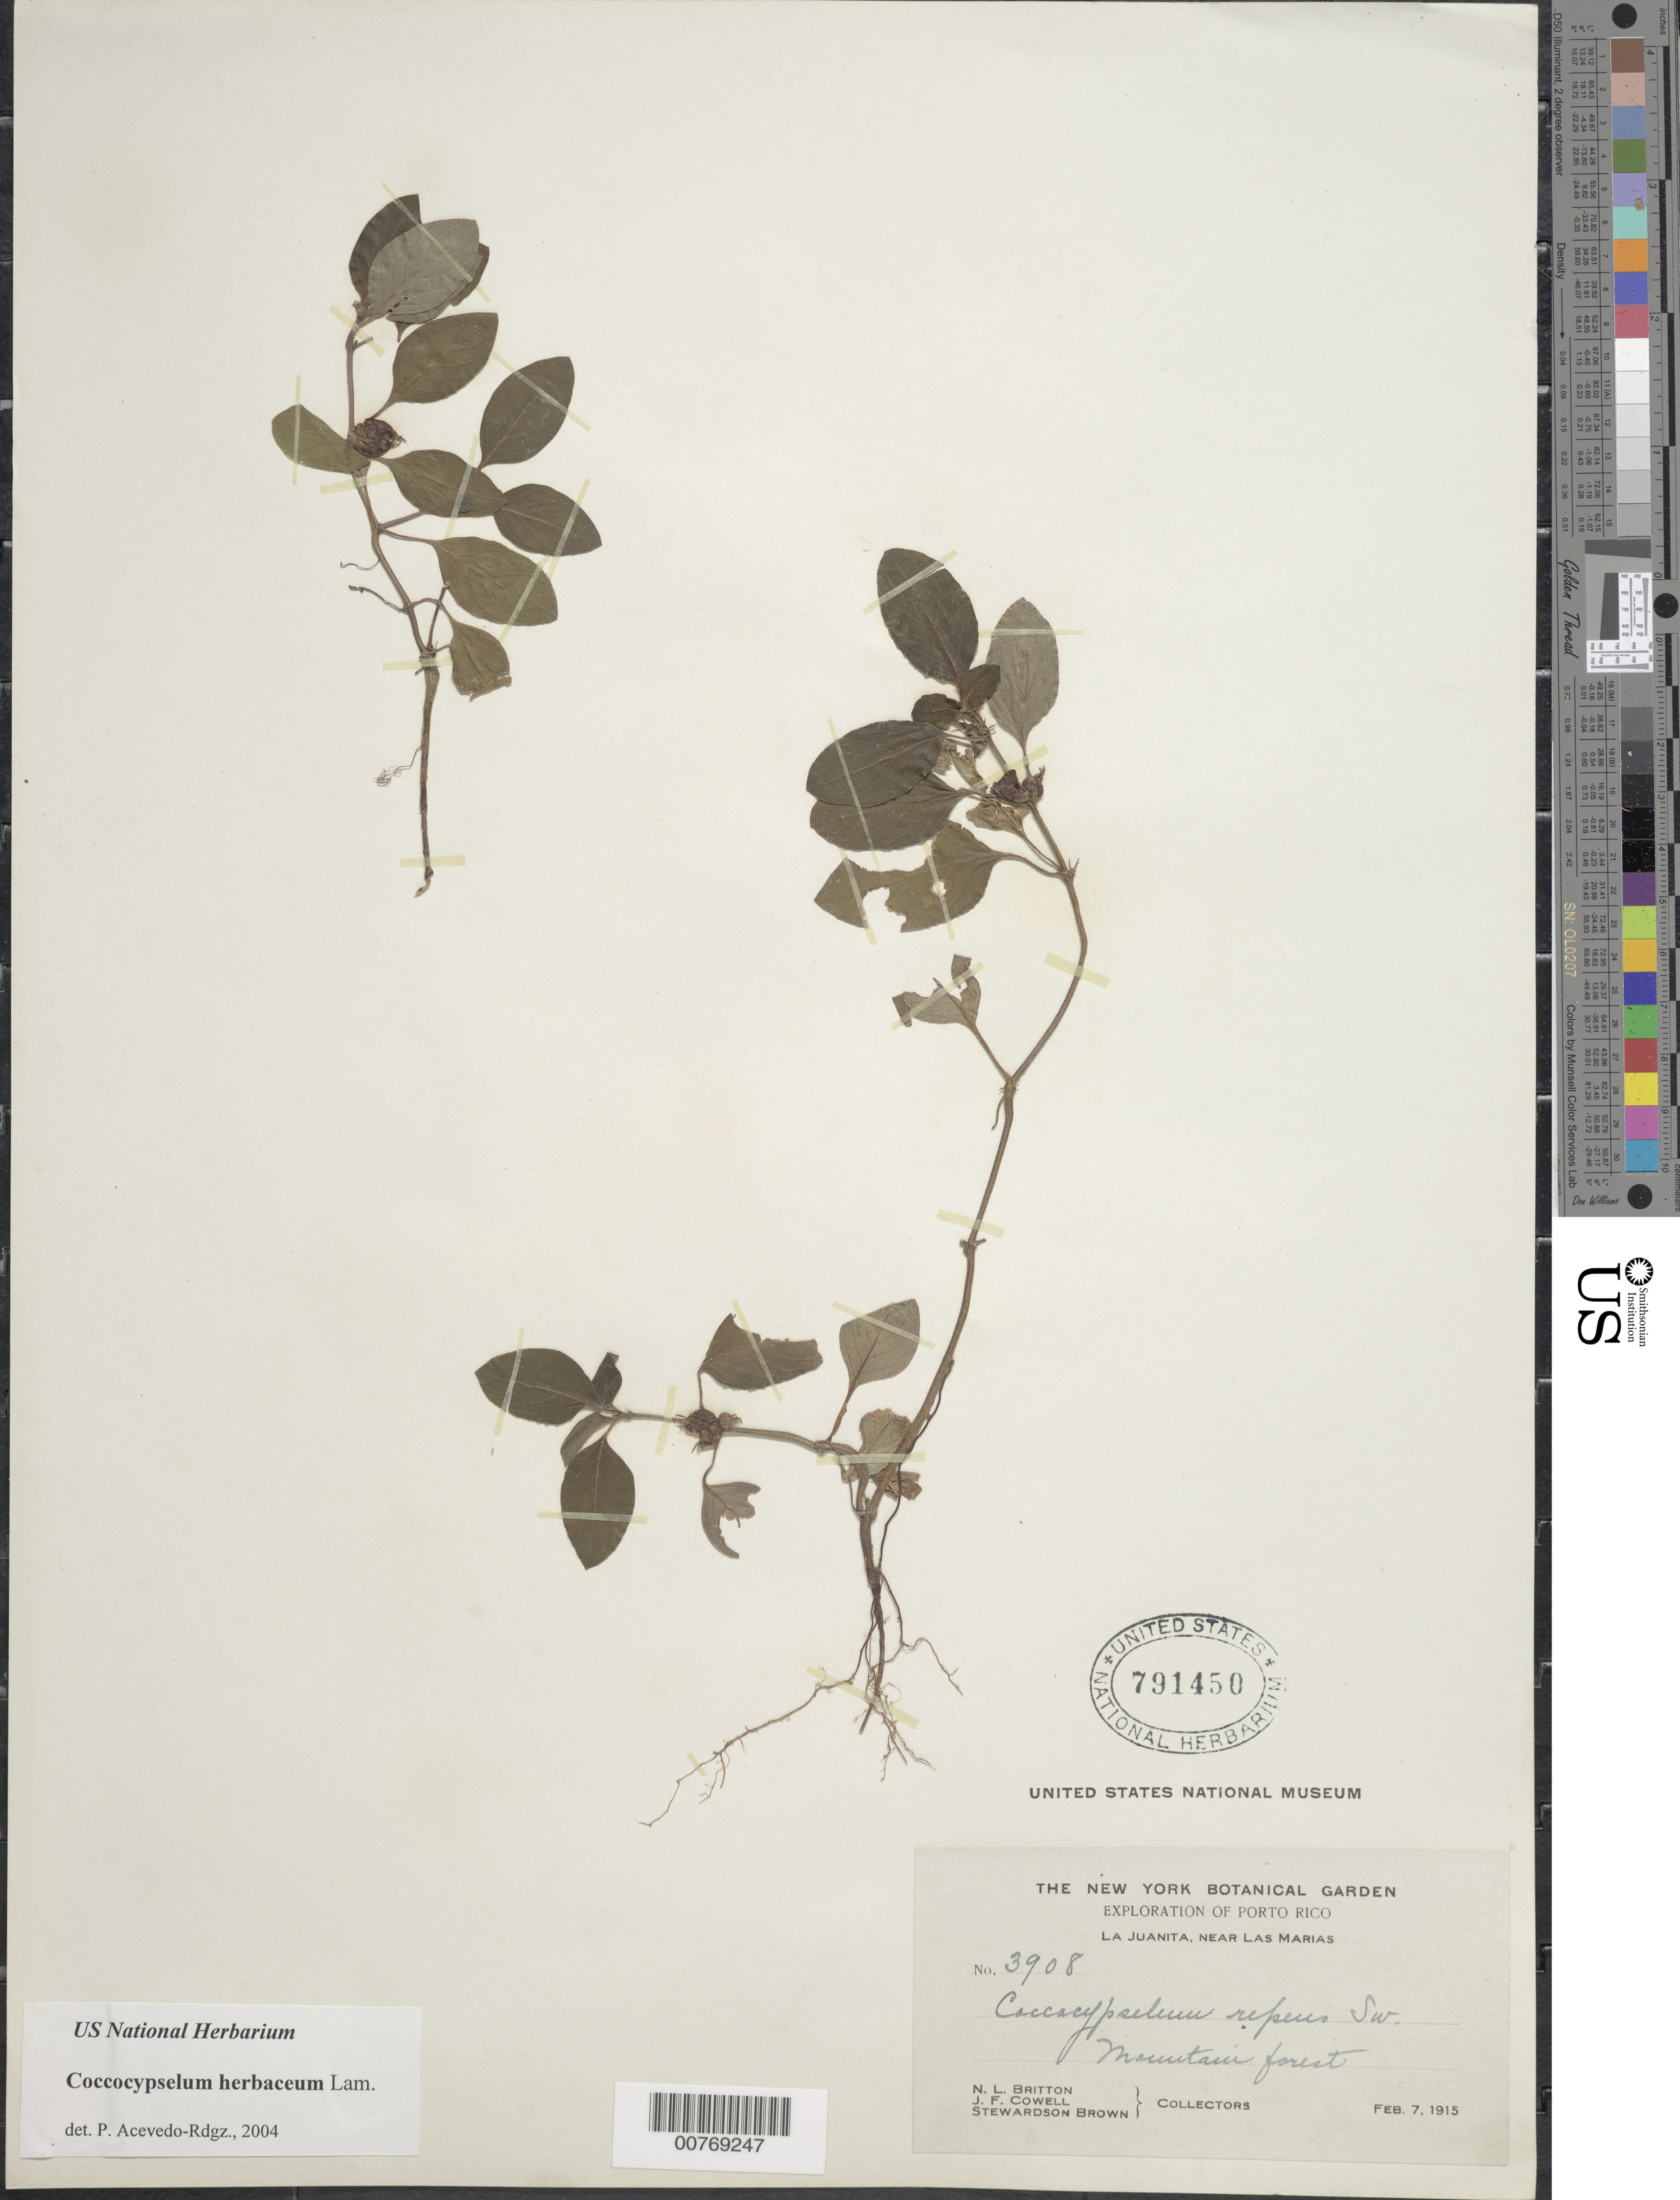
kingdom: Plantae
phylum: Tracheophyta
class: Magnoliopsida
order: Gentianales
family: Rubiaceae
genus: Coccocypselum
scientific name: Coccocypselum repens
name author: Sw.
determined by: Acevedo-Rodríguez, P., (BOT), Smithsonian Institution - National Museum of Natural History (UNITED STATES)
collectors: N. Britton, J. F. Cowell & S. Brown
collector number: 3908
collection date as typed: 07 Feb 1915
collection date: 1915-02-07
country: Puerto Rico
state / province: Las Marías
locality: La Juanita, near Las Marías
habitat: Mountain forest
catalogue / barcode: US 791450